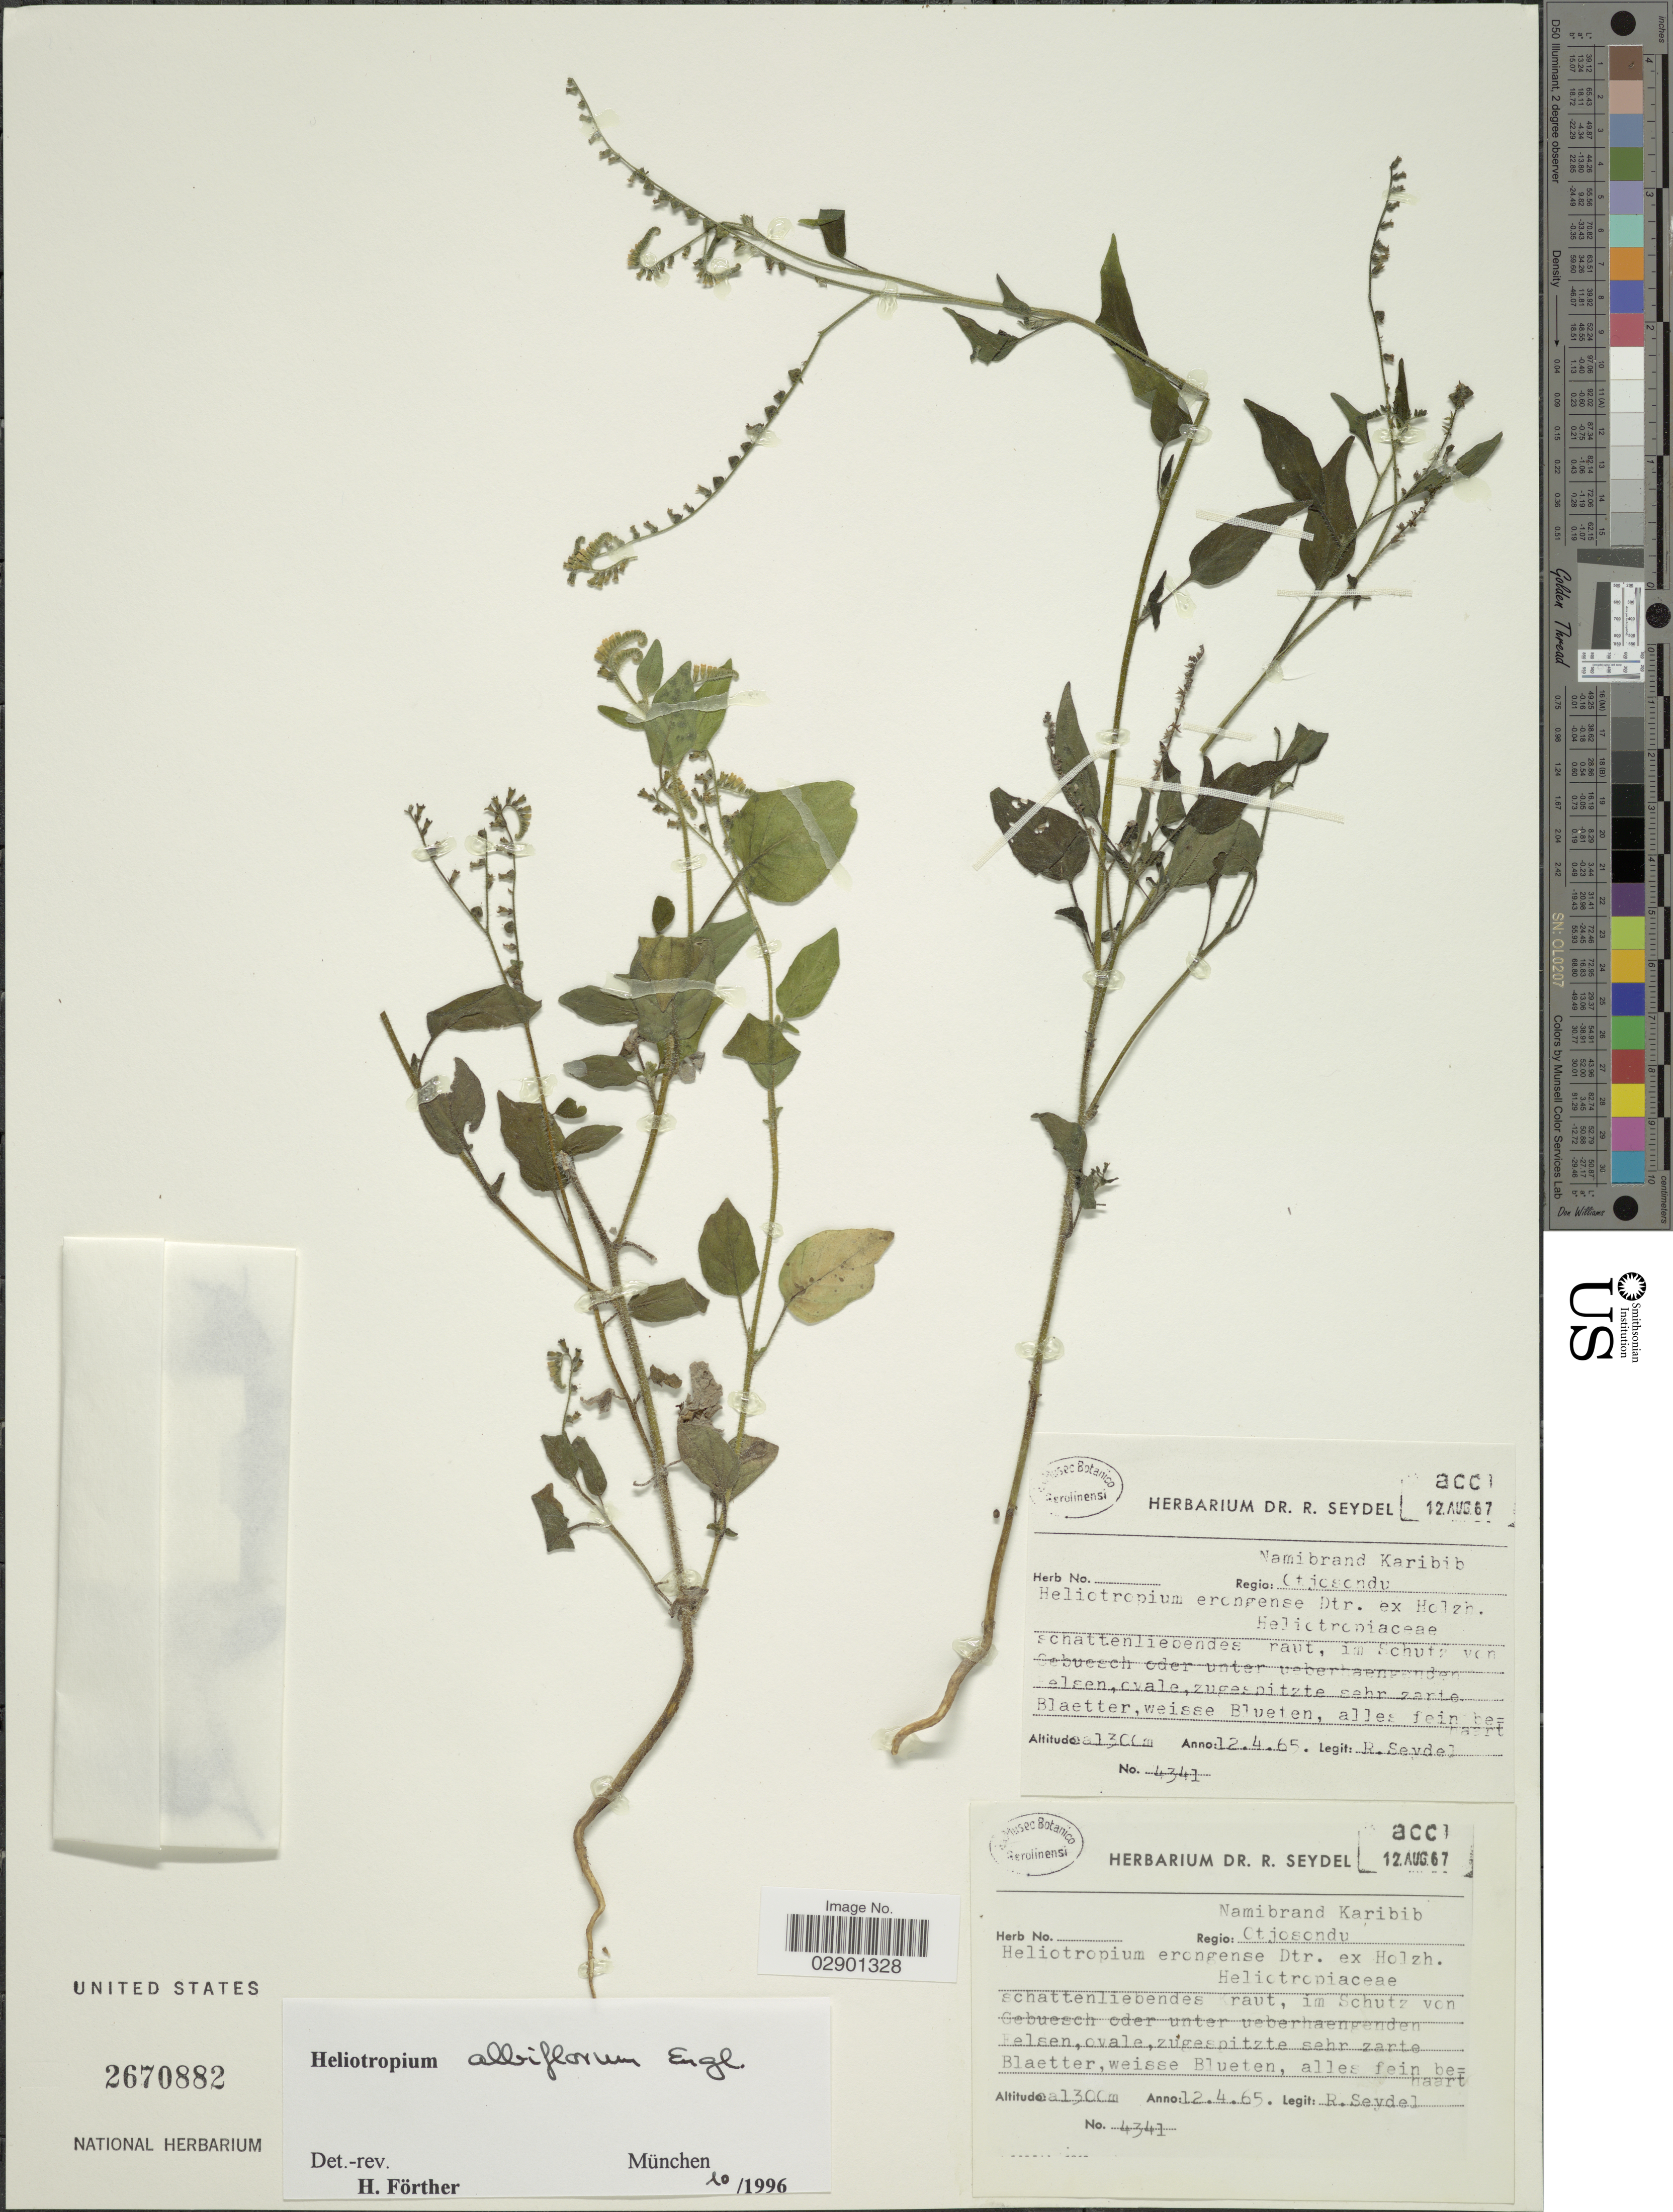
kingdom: Plantae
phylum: Tracheophyta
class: Magnoliopsida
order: Boraginales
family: Heliotropiaceae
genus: Heliotropium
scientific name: Heliotropium albiflorum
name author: Engl.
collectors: R. Seydel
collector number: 4341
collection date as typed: Transcribed d/m/y: 12/4/65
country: Namibia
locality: Namibrand-Karibib, Region: Otjosondu.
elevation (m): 1300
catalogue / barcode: US 2670882